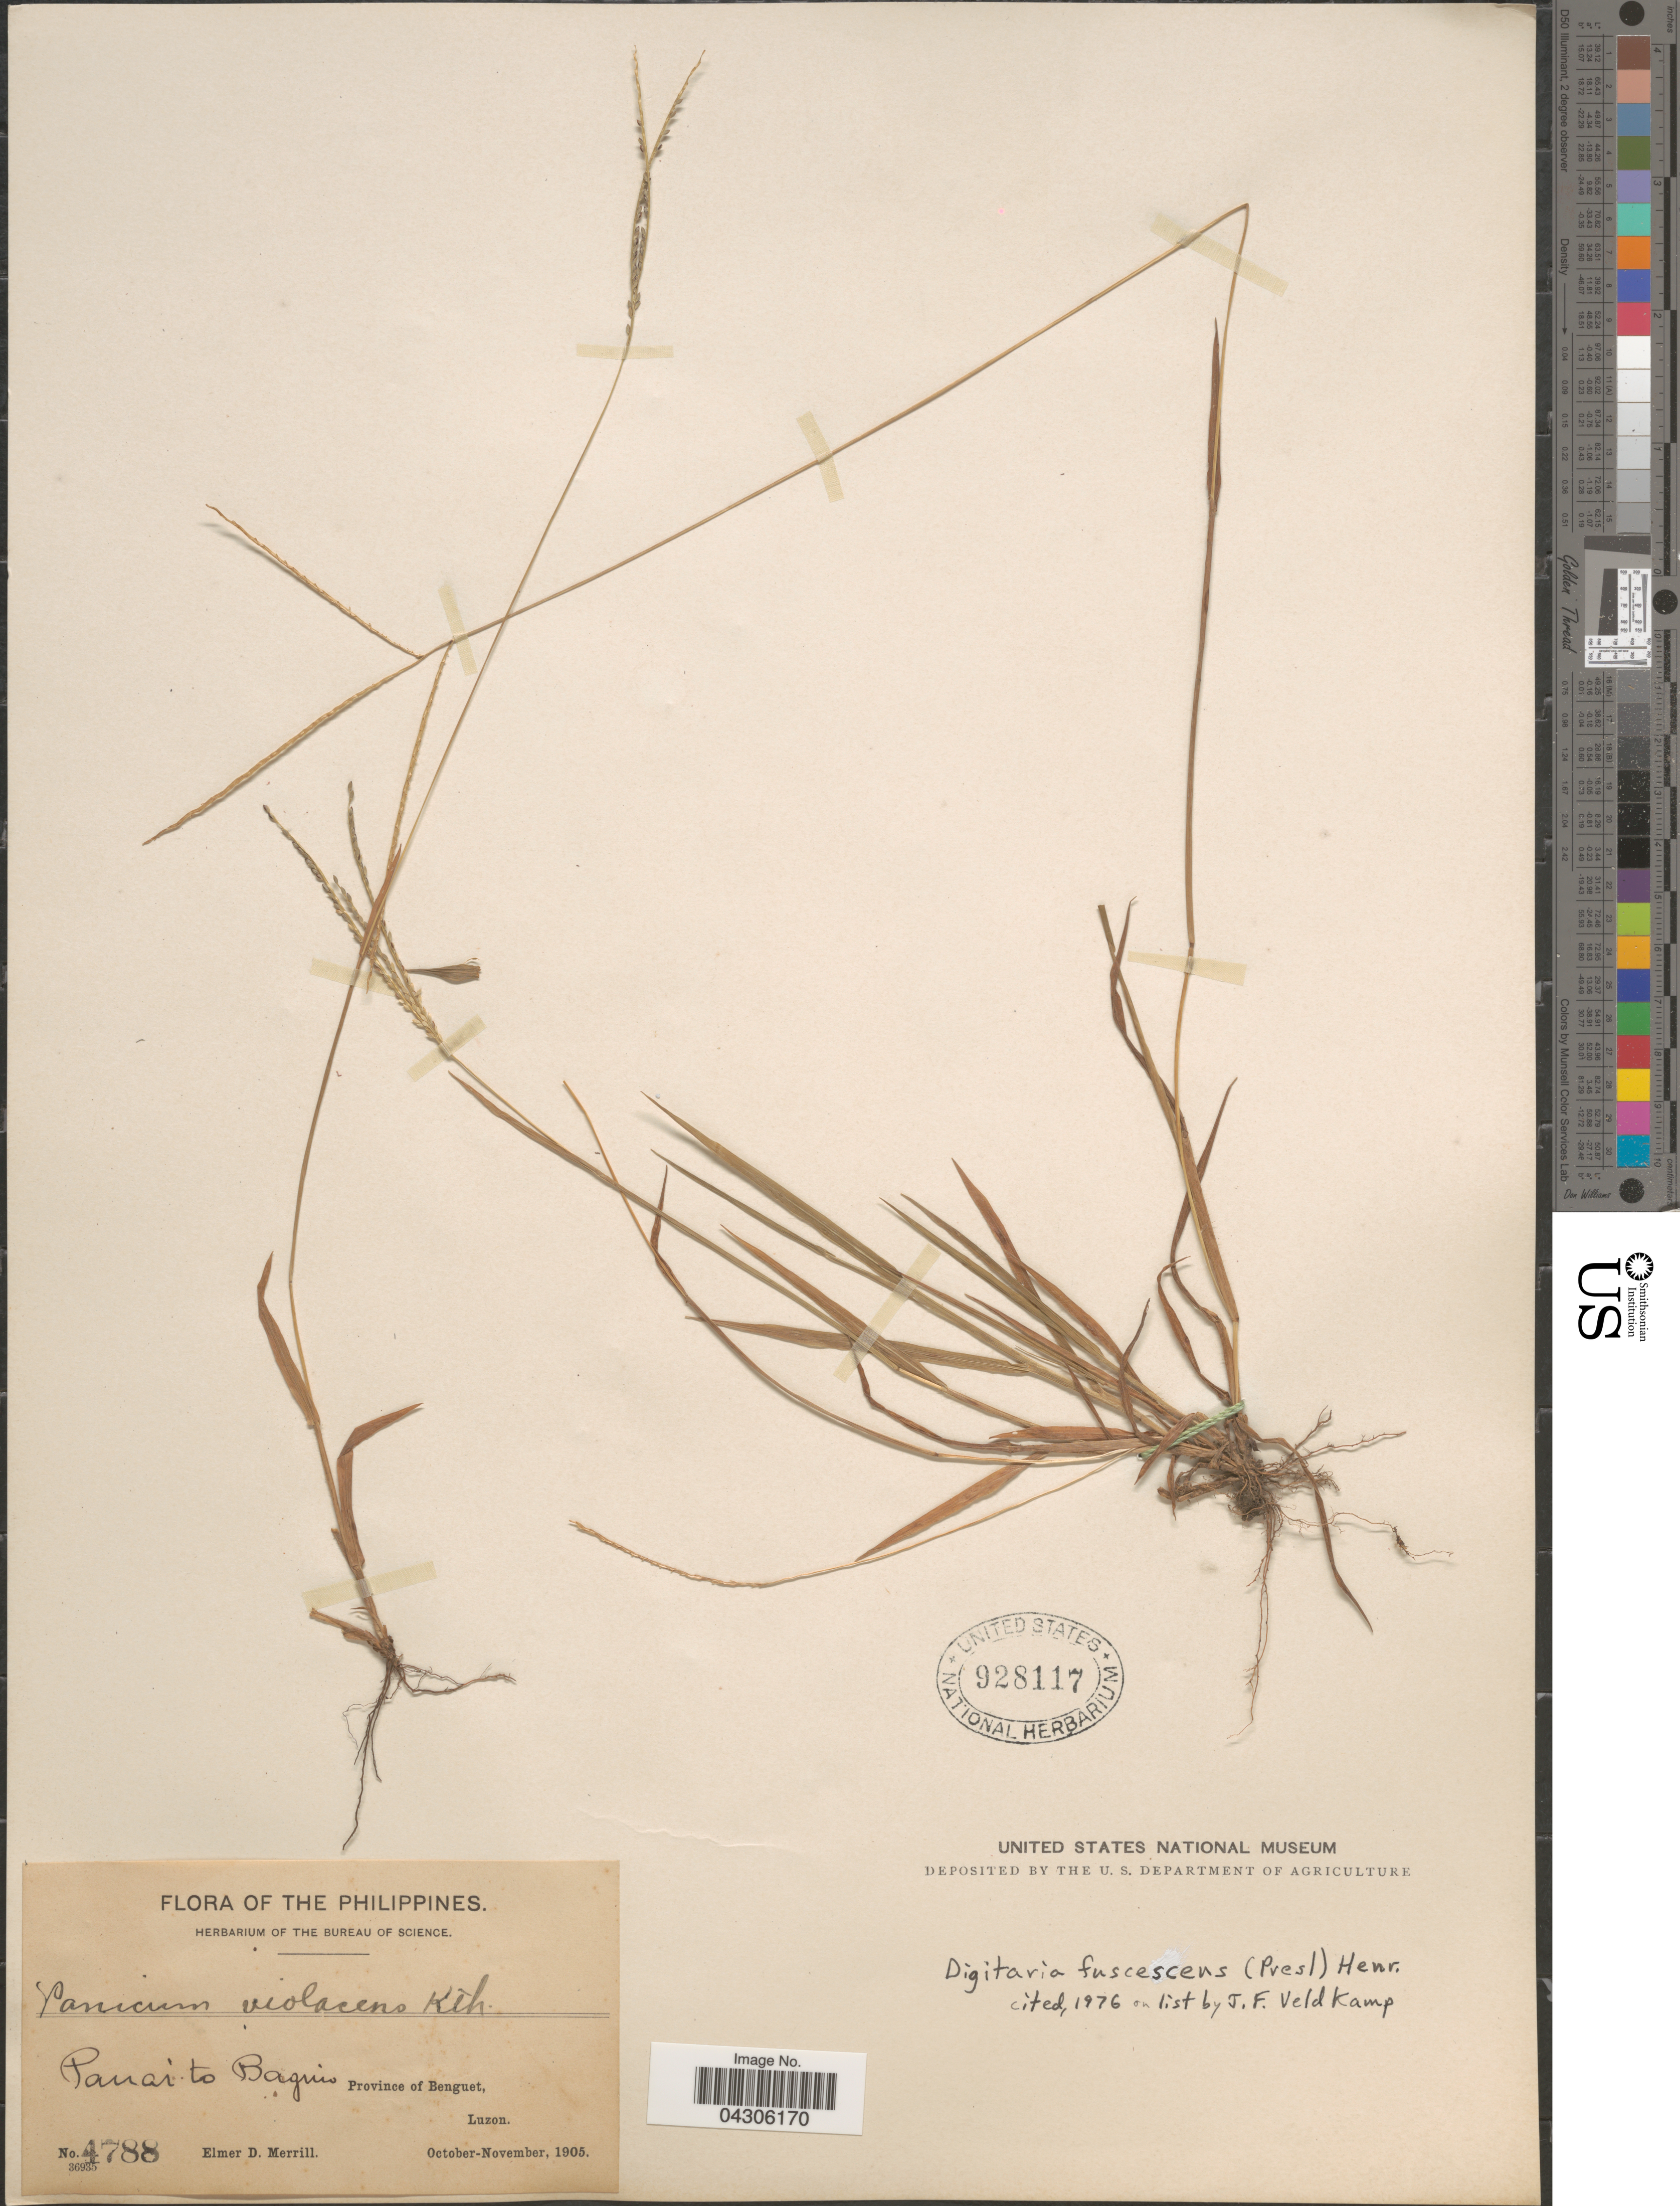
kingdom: Plantae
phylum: Tracheophyta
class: Liliopsida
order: Poales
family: Poaceae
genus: Digitaria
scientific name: Digitaria fuscescens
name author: (J. Presl) Henr.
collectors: E. D. Merrill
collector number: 4788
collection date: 1905-10/1905-11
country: Philippines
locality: Panai to Baguio. Province of Benguet, Luzon.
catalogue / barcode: US 928117